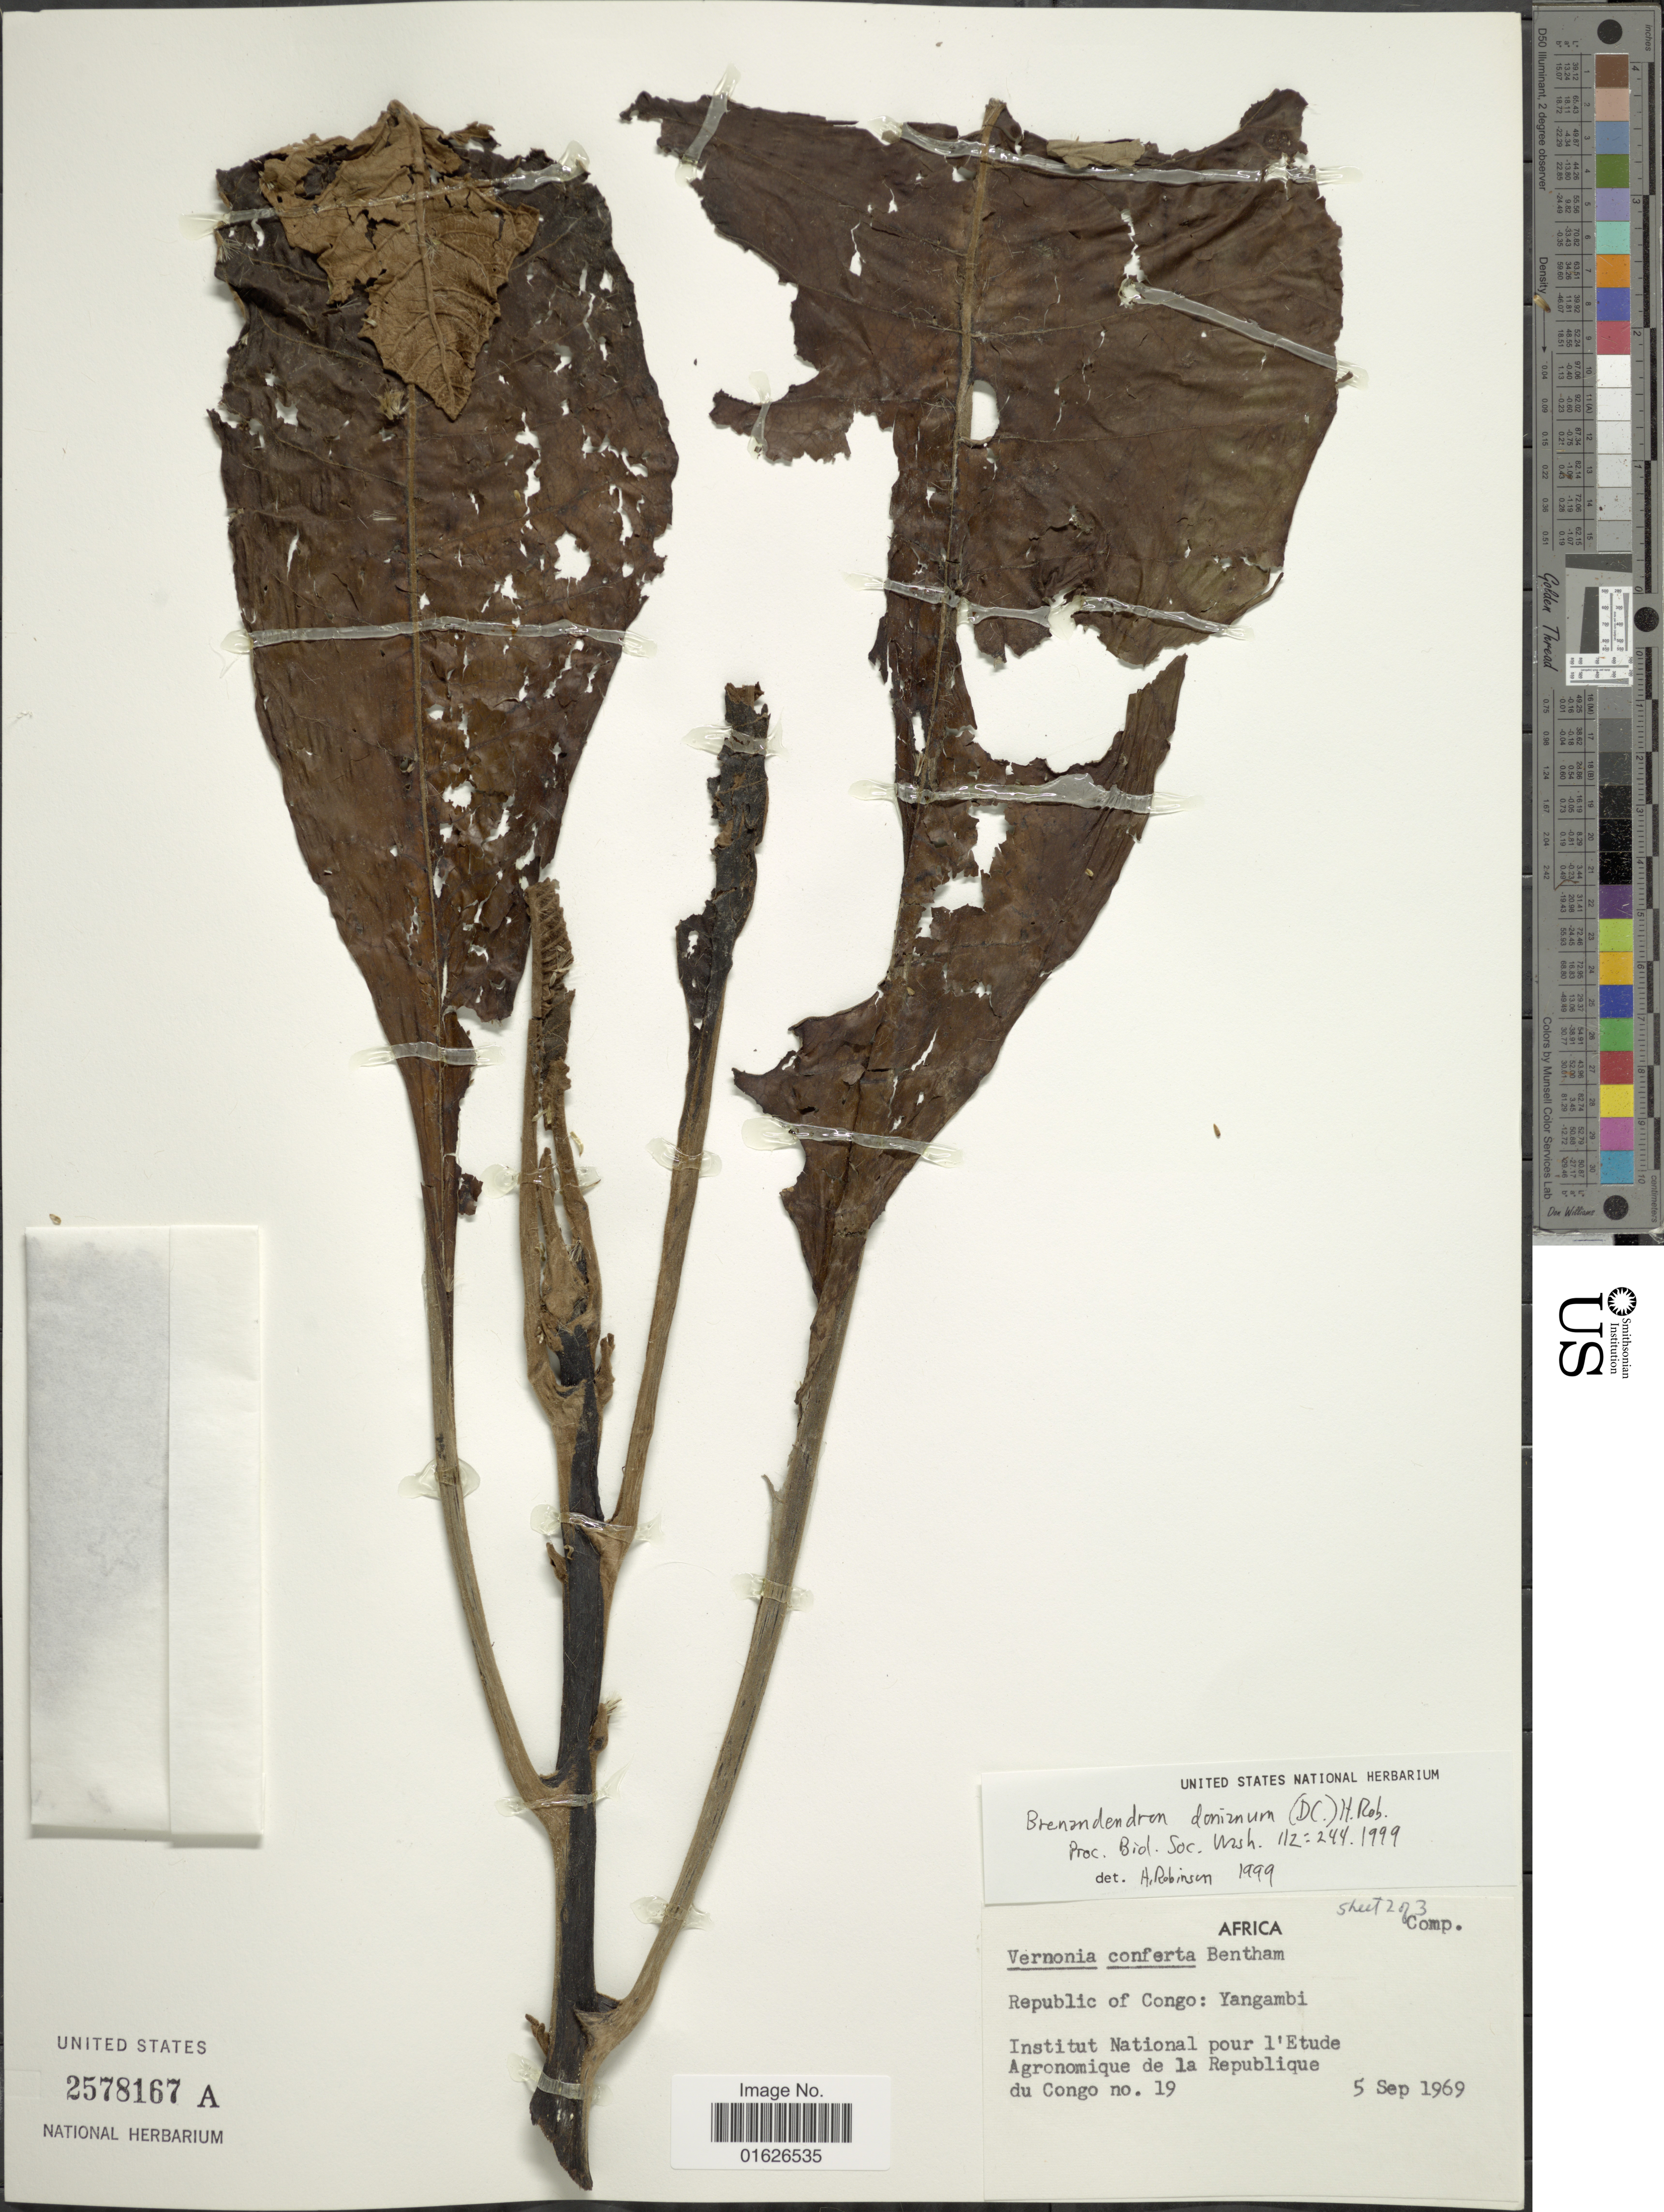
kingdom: Plantae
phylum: Tracheophyta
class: Magnoliopsida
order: Asterales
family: Asteraceae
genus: Brenandendron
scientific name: Brenandendron donianum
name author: (DC.) H. Rob.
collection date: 1969-09-05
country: Congo, Republic of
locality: Republic of Congo: Yangambi.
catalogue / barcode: US 2578167A